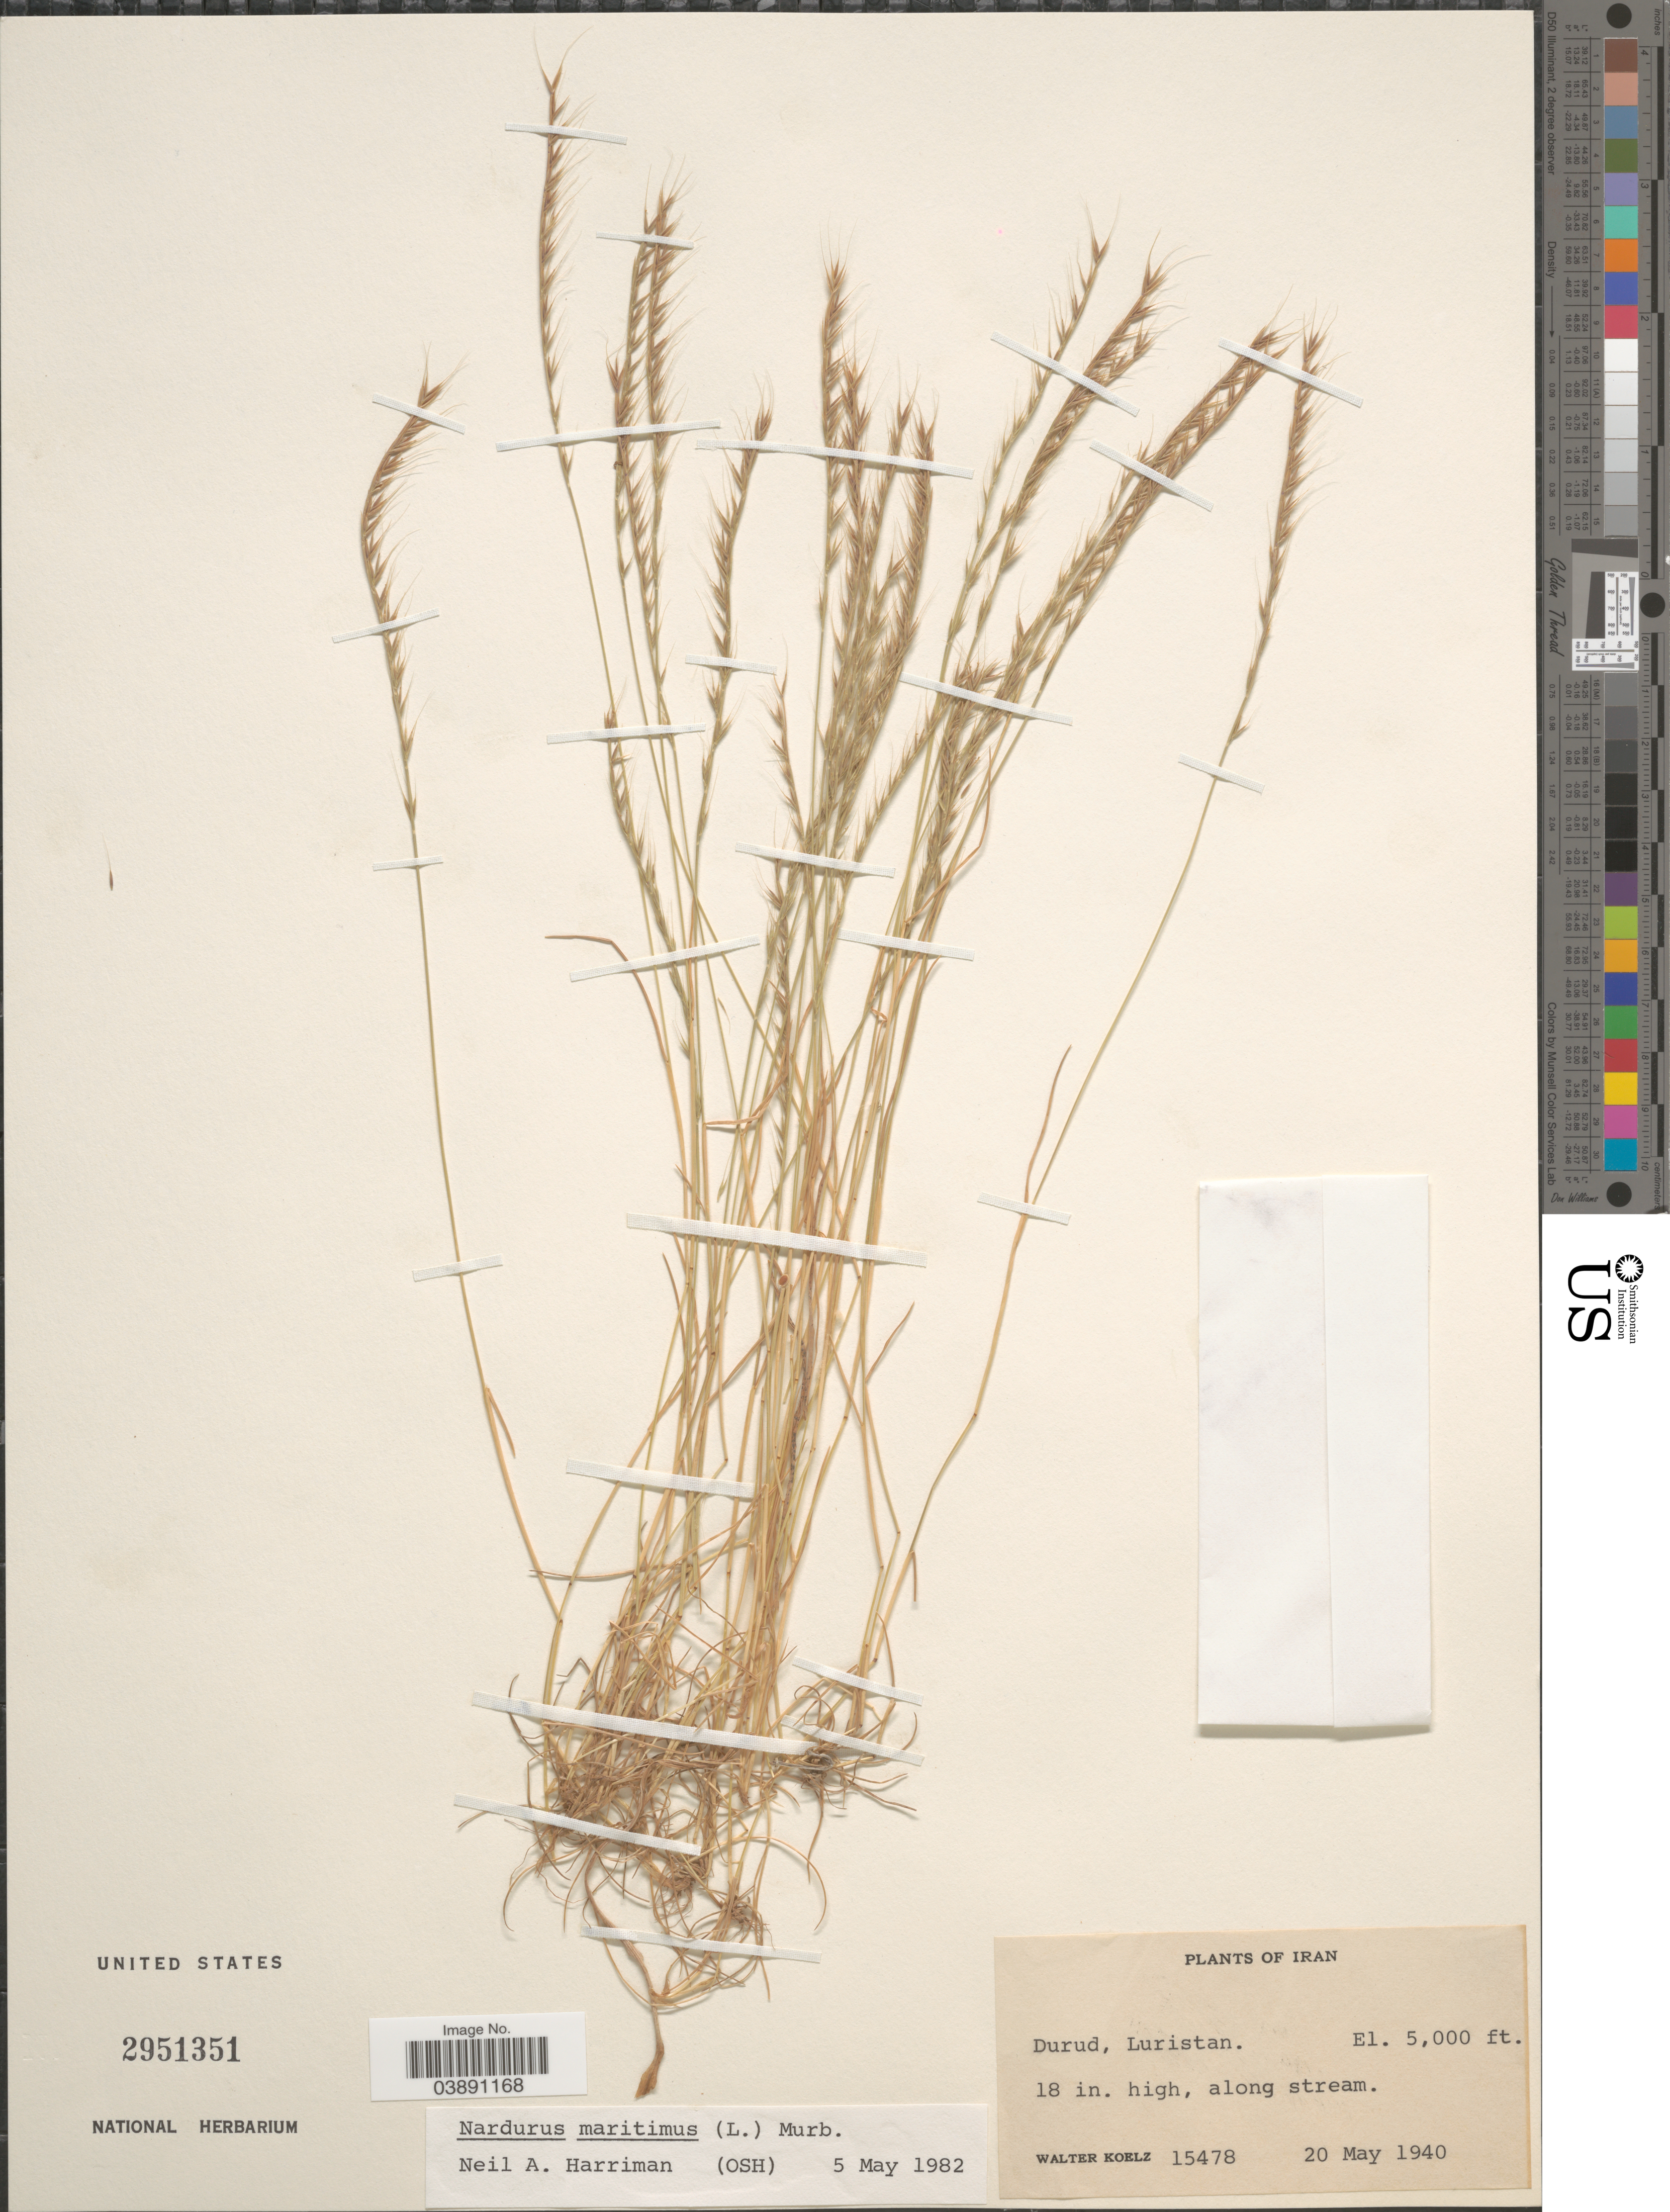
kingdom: Plantae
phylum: Tracheophyta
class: Liliopsida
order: Poales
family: Poaceae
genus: Festuca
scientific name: Festuca unilateralis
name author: Schrad.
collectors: W. N. Koelz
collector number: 15478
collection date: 1940-05-20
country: Iran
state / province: Lorestan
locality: Durud, Luristan.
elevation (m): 1524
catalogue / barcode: US 2951351